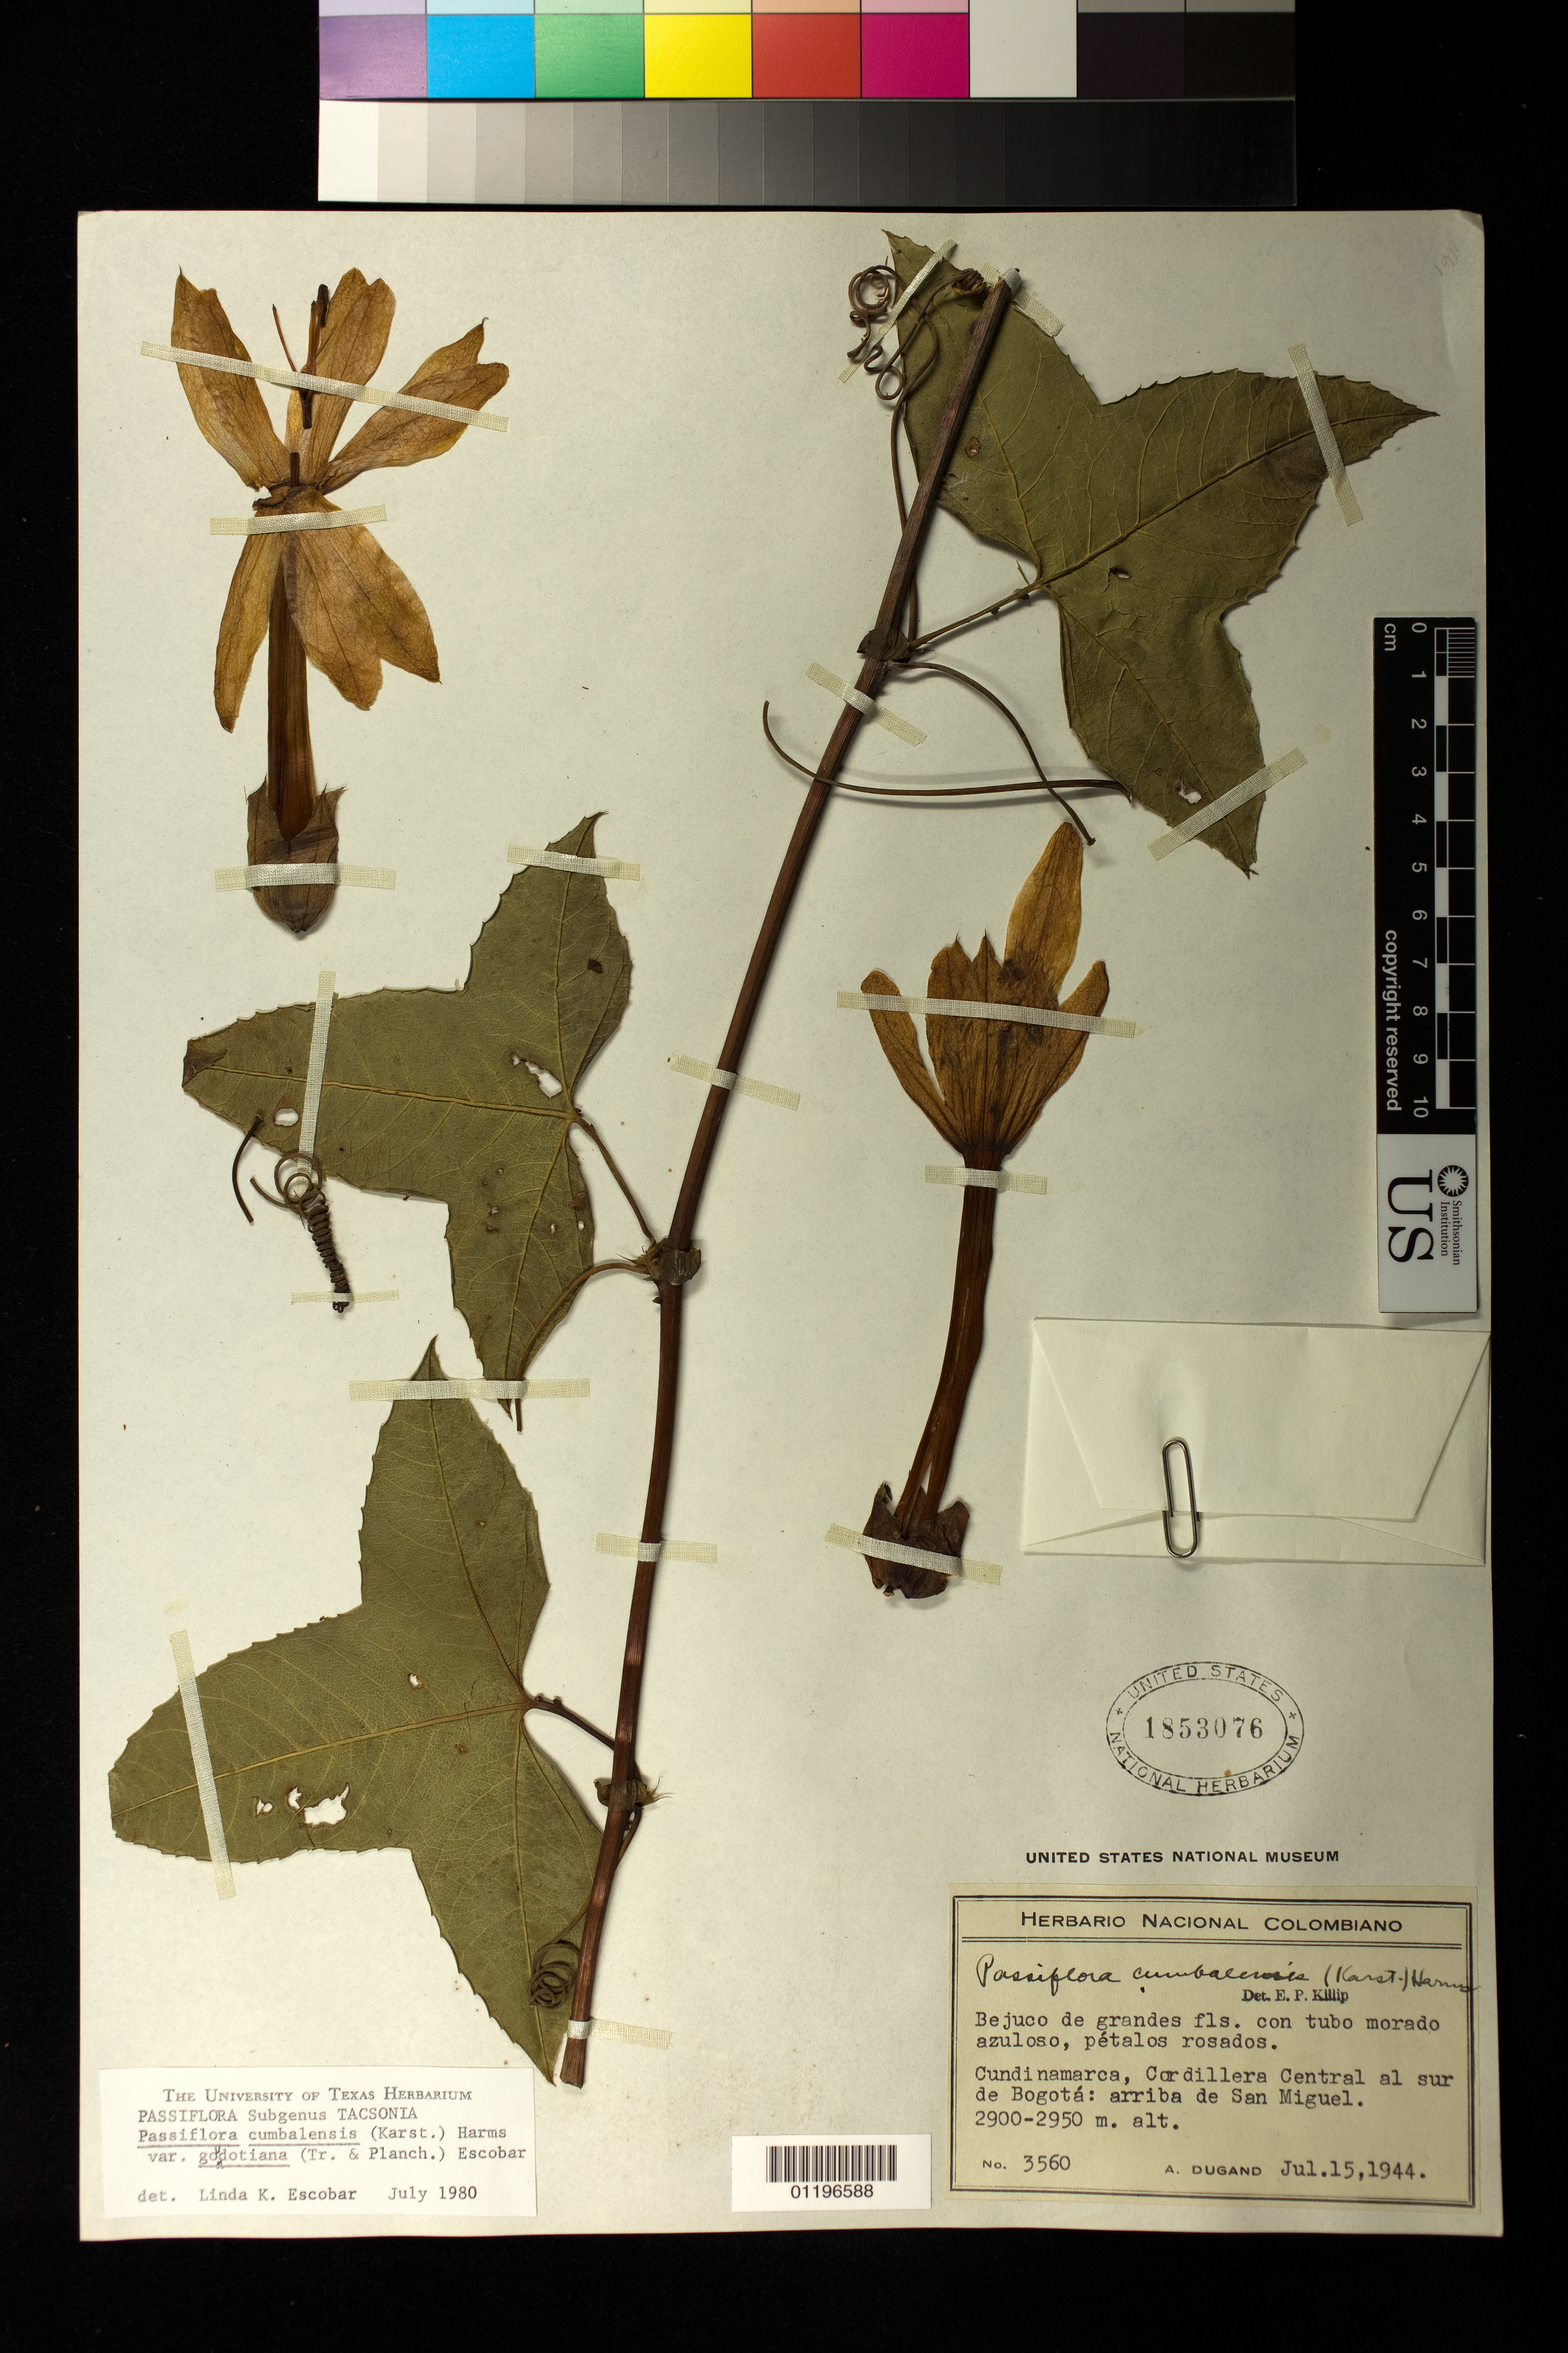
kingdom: Plantae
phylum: Tracheophyta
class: Magnoliopsida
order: Malpighiales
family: Passifloraceae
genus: Passiflora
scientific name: Passiflora cumbalensis var. goudotiana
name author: (Triana & Planch.) L.K. Escobar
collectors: A. Dugand G.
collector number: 3560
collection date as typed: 15 Jul 1944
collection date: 1944-07-15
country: Colombia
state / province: Cundinamarca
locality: Cundinamarca, Cordillera Central al sur de Bogota: arriba de San Miguel.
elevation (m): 2900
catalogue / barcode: US 1853076